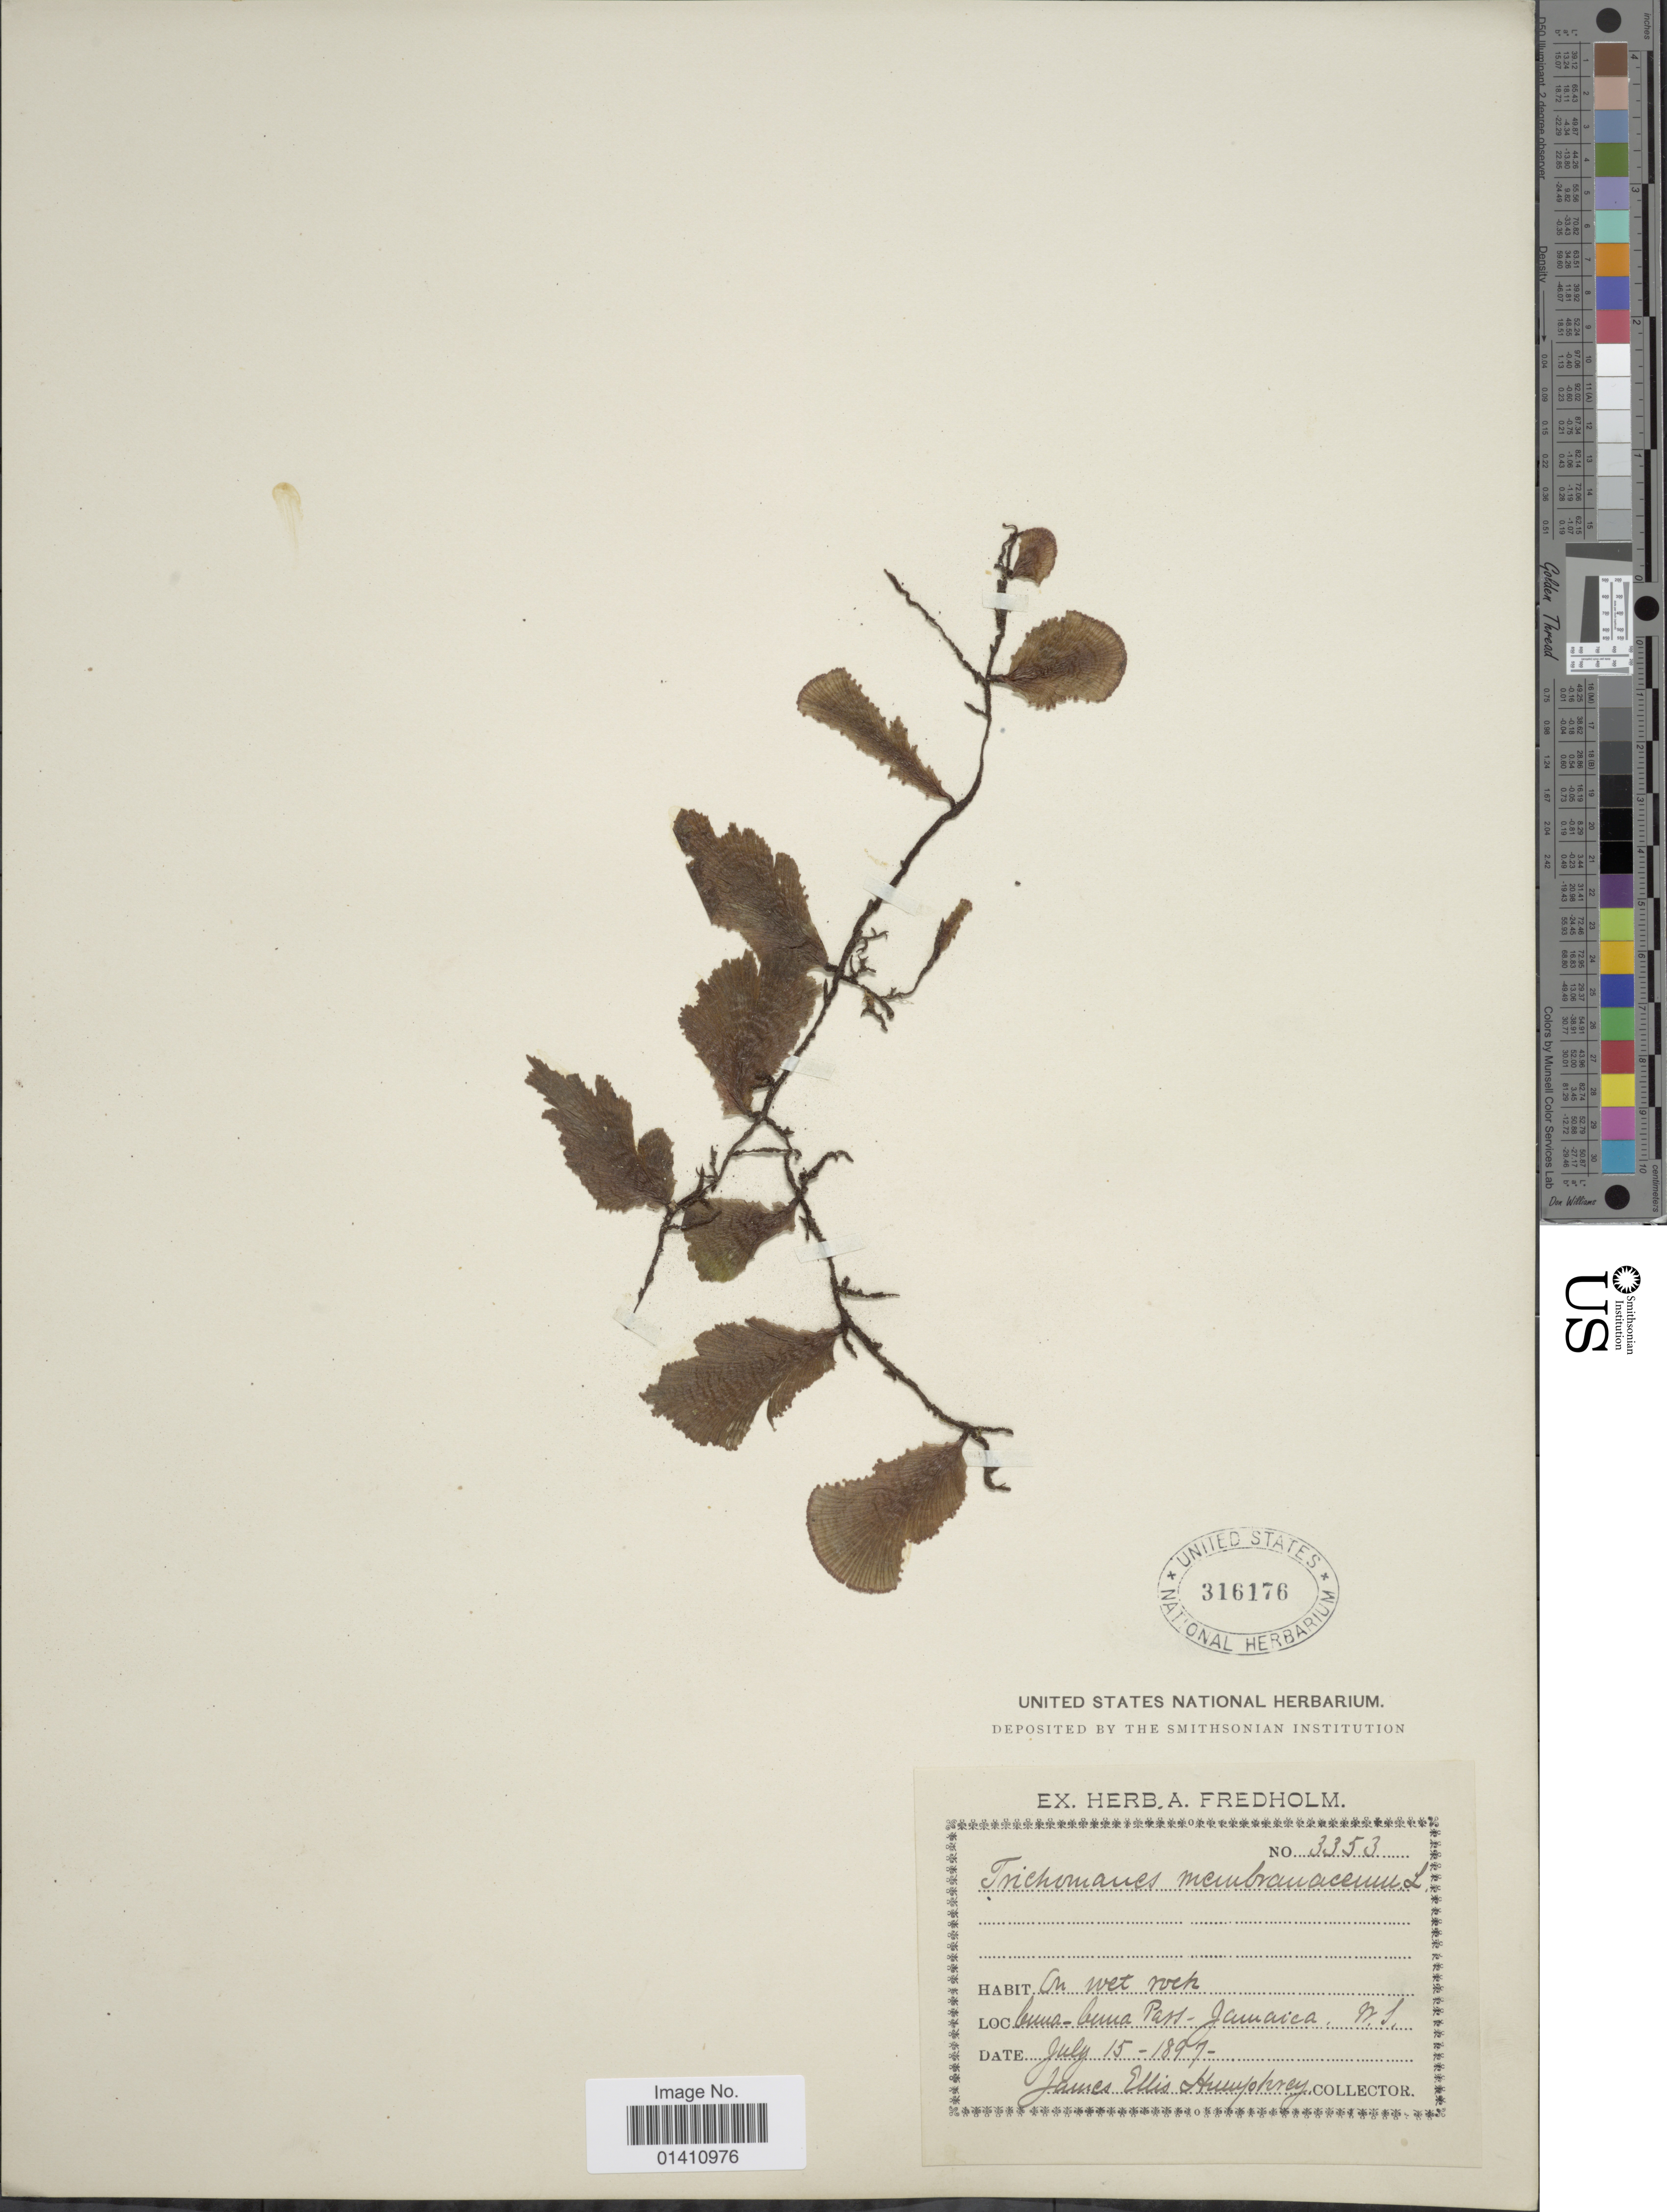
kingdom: Plantae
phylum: Tracheophyta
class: Polypodiopsida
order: Hymenophyllales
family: Hymenophyllaceae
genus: Didymoglossum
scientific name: Didymoglossum membranaceum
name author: (L.) Vareschi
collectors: J. Humphrey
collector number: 3353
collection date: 1897-07-15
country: Jamaica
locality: Cuna-Cuna Pass. W.I.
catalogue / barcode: US 316176